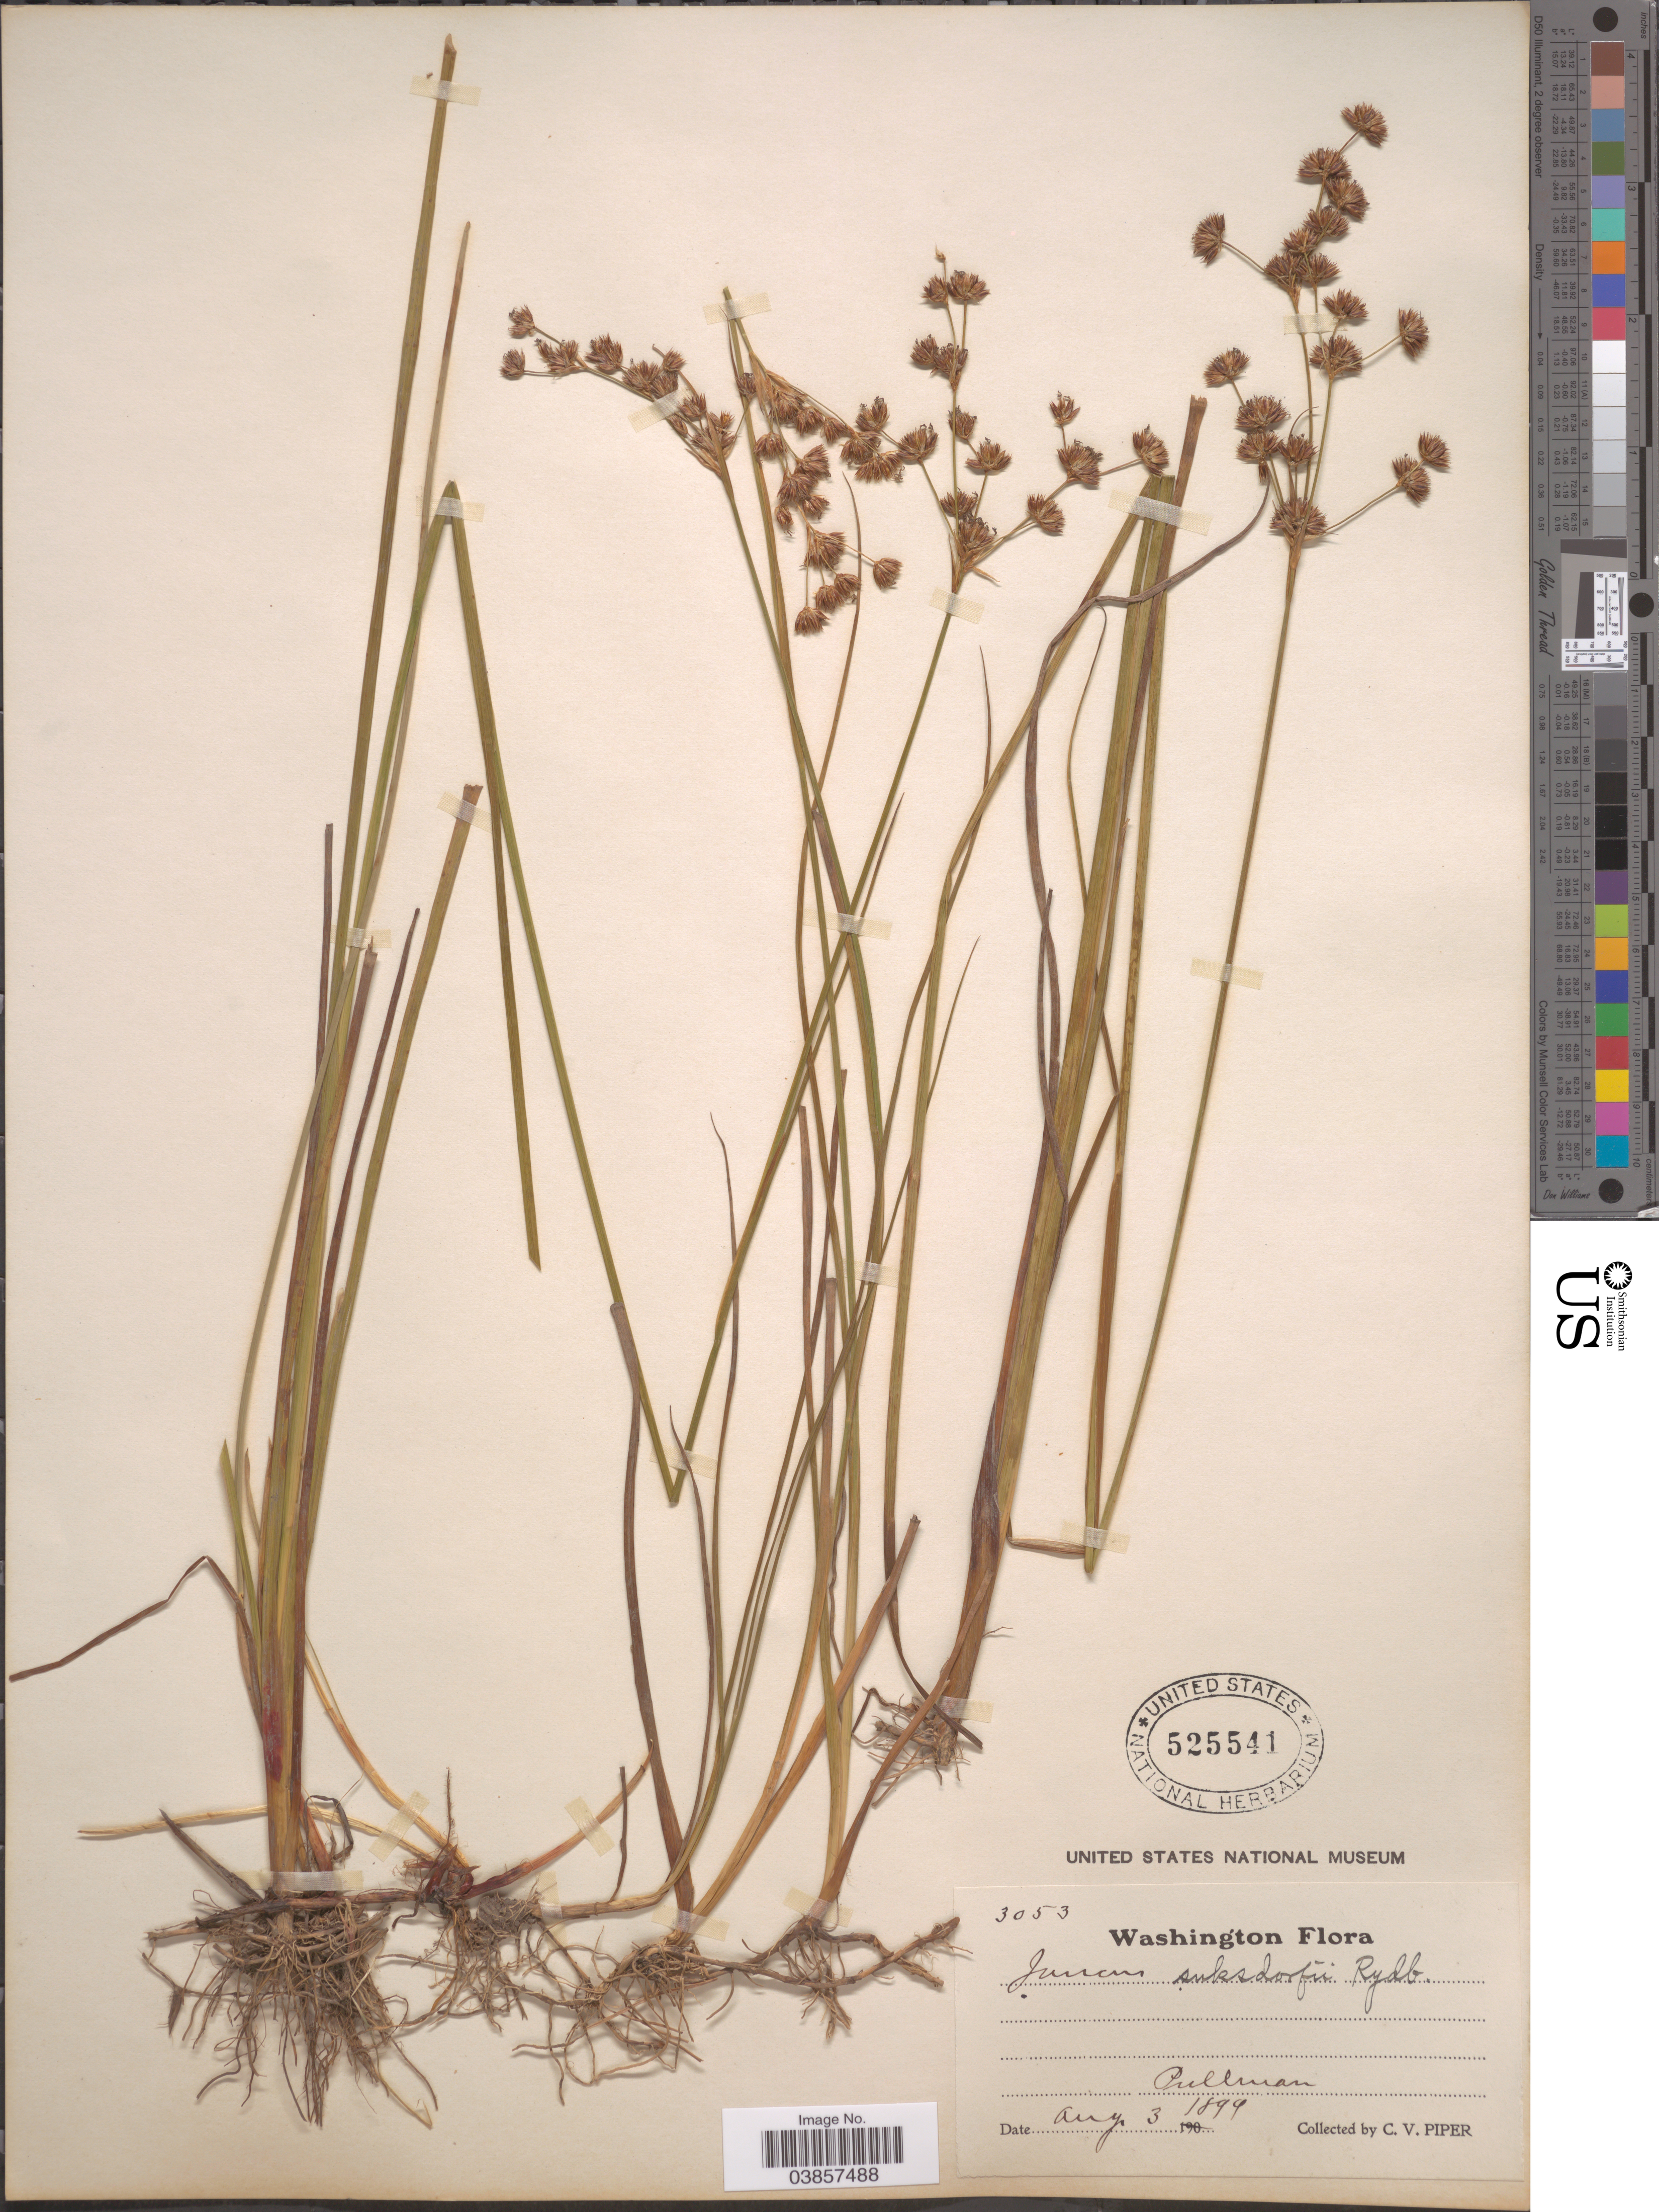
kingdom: Plantae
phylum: Tracheophyta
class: Liliopsida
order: Poales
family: Juncaceae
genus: Juncus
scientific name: Juncus suksdorfii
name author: Rydb.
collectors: C. V. Piper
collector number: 3053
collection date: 1899-08-03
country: United States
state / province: Washington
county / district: Whitman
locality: Pullman.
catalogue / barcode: US 525541